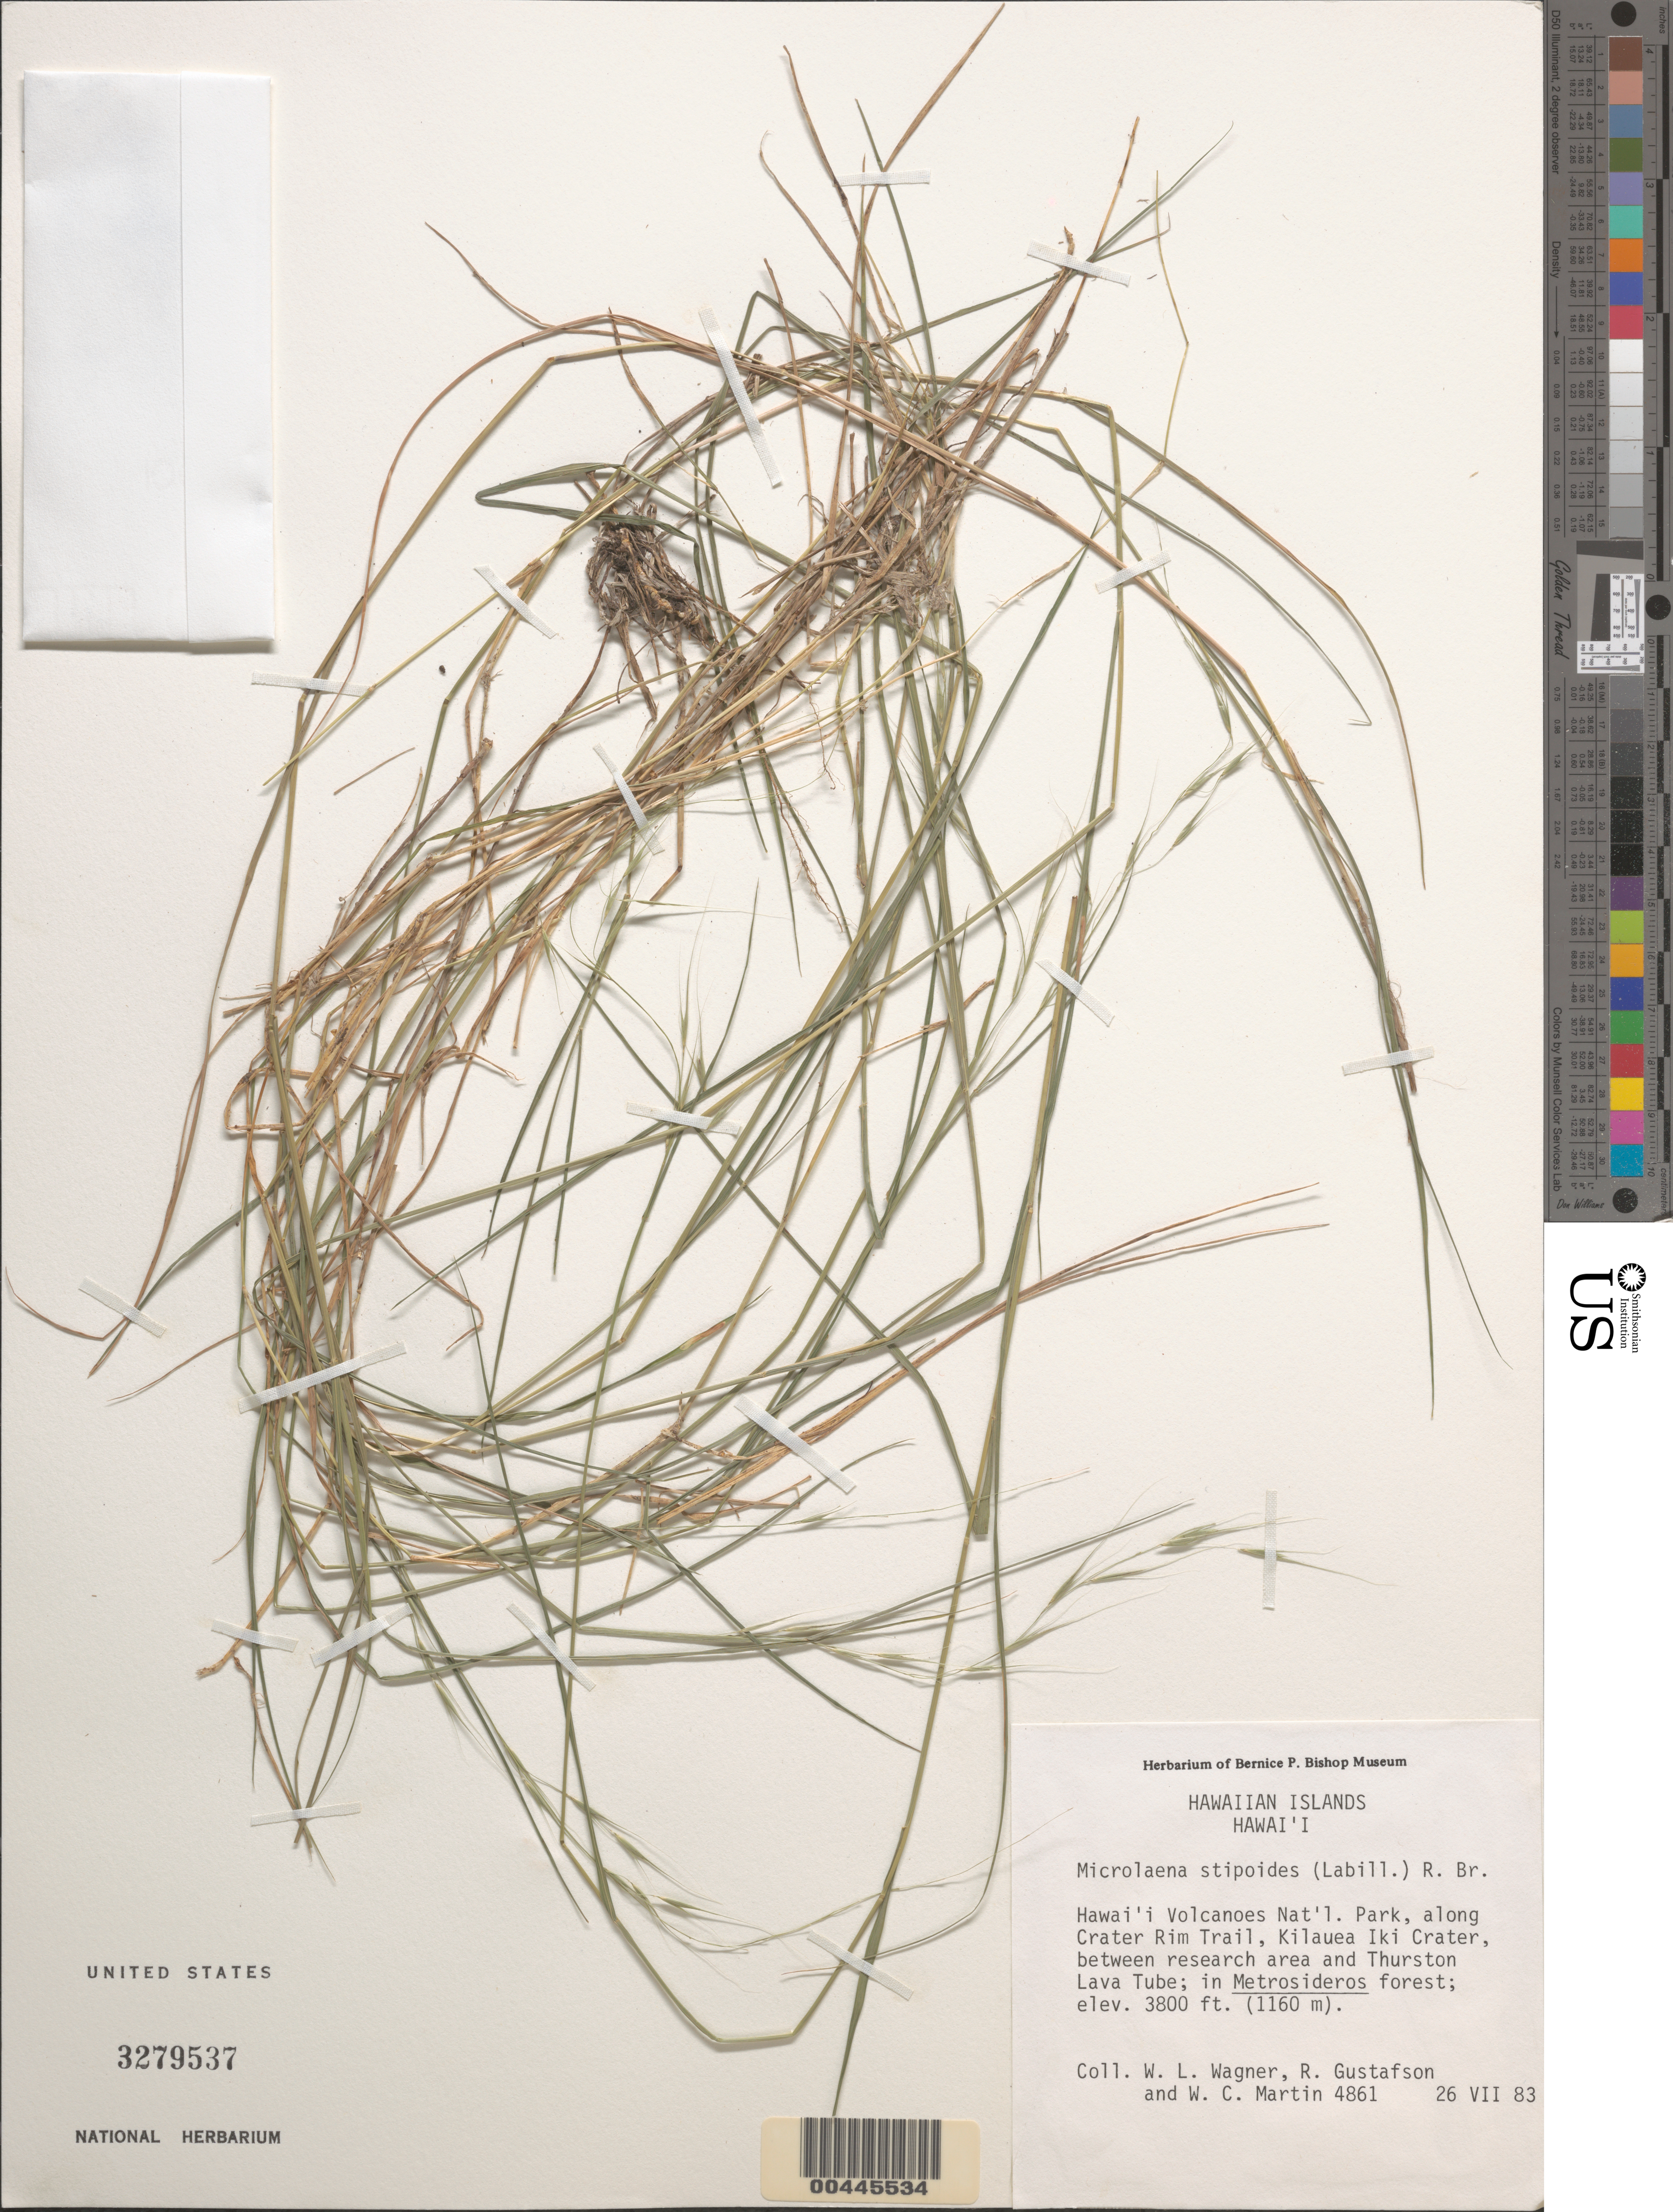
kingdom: Plantae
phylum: Tracheophyta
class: Liliopsida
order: Poales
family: Poaceae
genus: Microlaena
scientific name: Microlaena stipoides var. stipoides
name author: (Labill.) R. Br.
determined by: Faccenda, K.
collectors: W. L. Wagner, R. Gustafson & W. C. Martin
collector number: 4861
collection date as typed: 26 Aug 1983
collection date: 1983-08-26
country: United States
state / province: Hawaii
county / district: Hawaii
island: Hawaii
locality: Hawaii Volcanoes Nat. Park, along Crater Rim Trail, Kilauae Iki Crater, between research area and Thurston Lava Tube.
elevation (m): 1158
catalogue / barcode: US 3279537